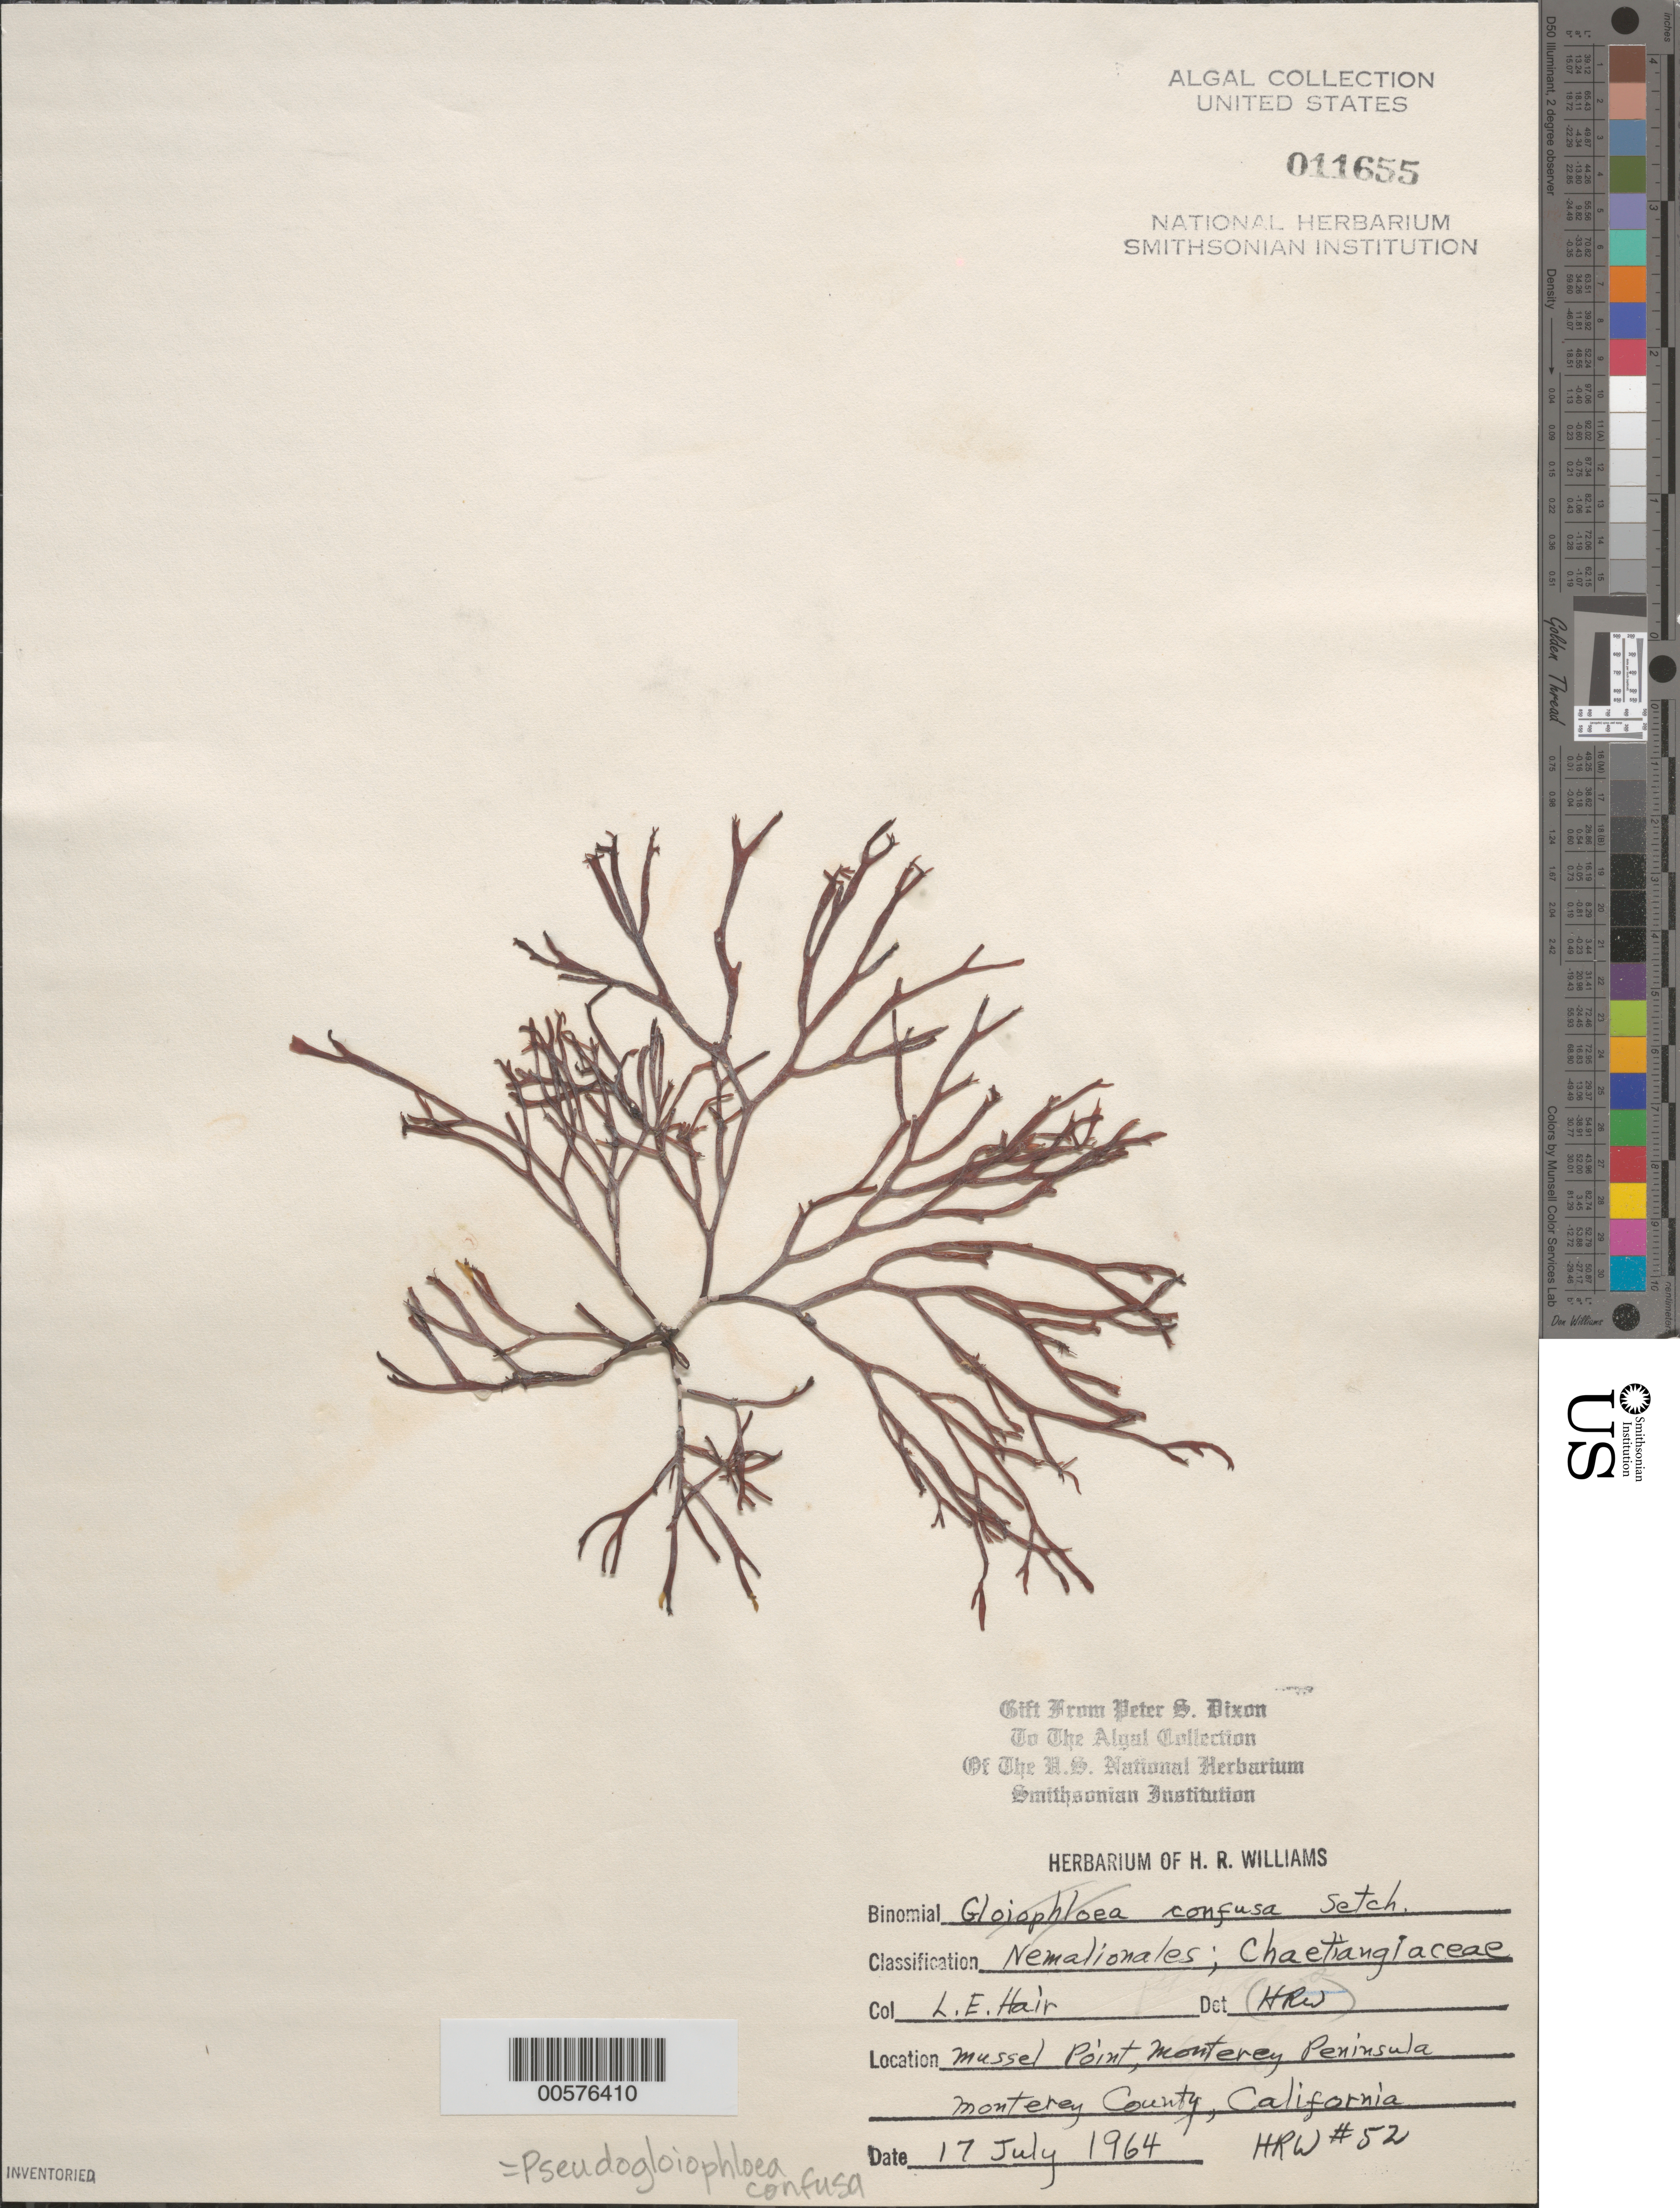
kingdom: Plantae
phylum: Rhodophyta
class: Florideophyceae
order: Nemaliales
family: Scinaiaceae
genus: Scinaia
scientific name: Scinaia confusa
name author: (Setch.) Huisman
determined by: Algae name updating Project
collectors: L. Hair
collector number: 52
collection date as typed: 17 Jul 1964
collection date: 1964-07-17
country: United States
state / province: California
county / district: Monterey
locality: Mussel Point, Monterey Peninsula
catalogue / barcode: US 11655